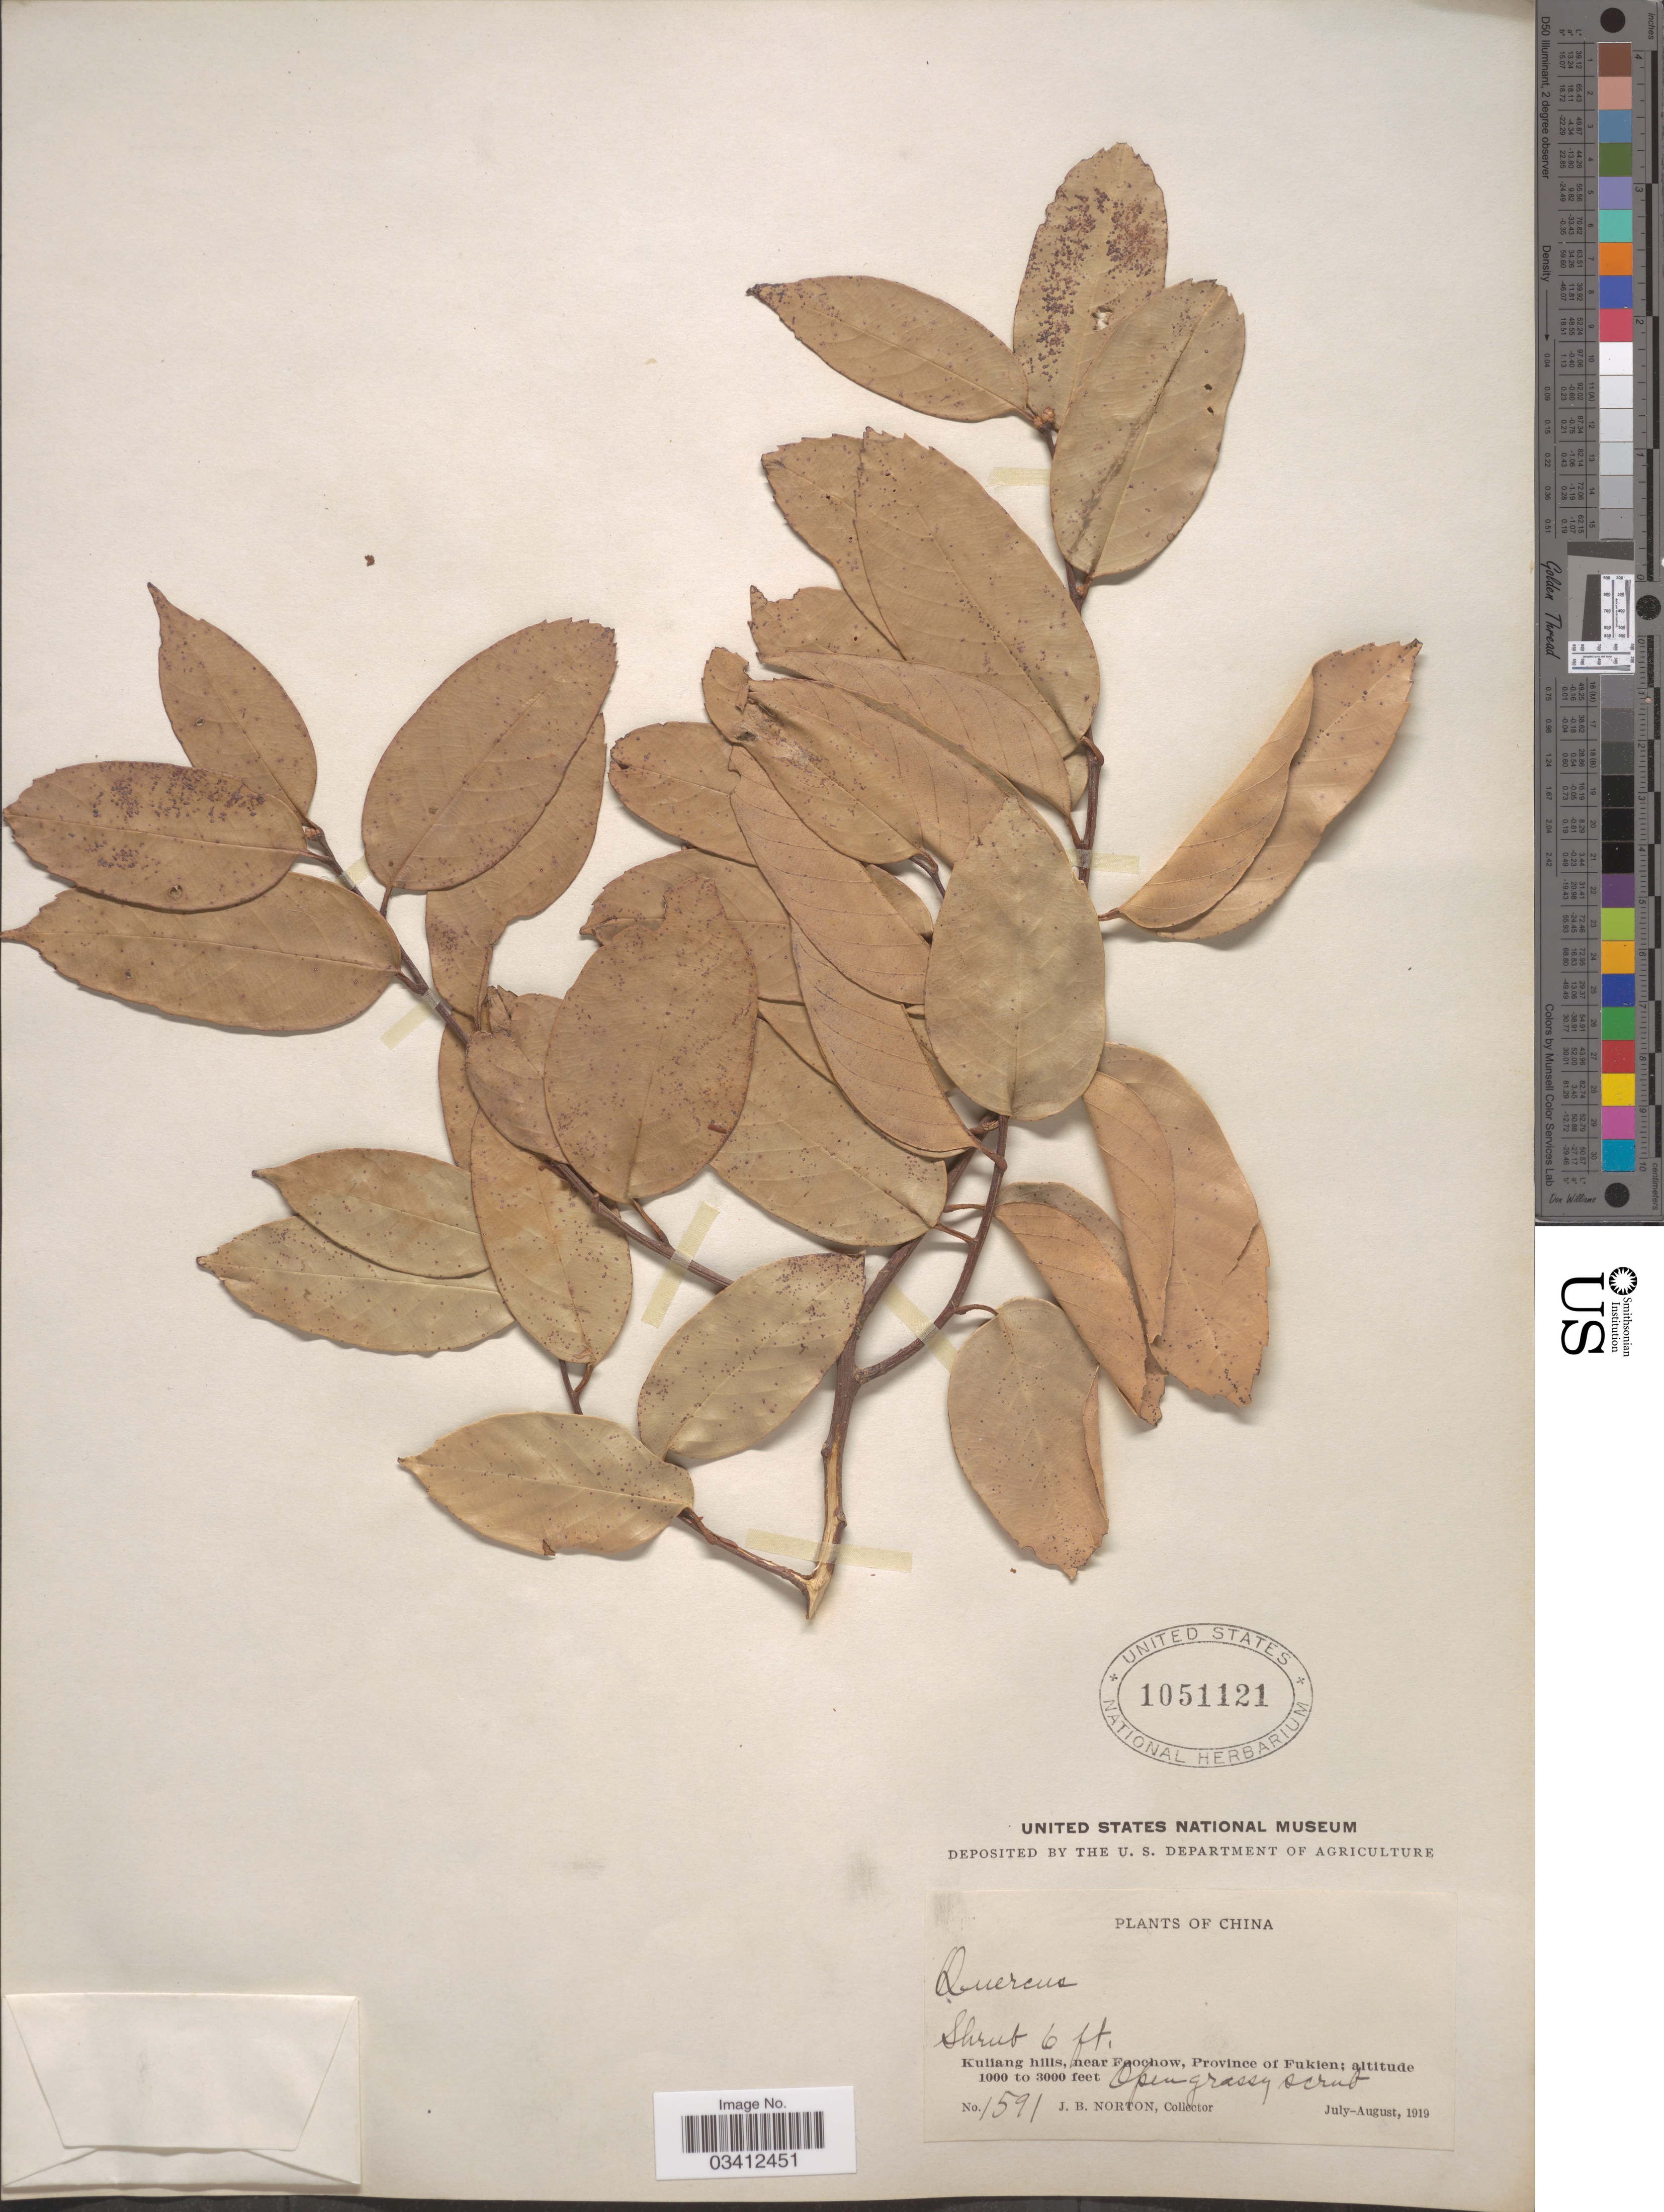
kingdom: Plantae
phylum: Tracheophyta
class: Magnoliopsida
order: Fagales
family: Fagaceae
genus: Quercus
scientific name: Quercus sp.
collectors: J. B. Norton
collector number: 1591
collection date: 1919-07/1919-08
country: China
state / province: Fujian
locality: Kuliang hills, near Foochow, Province of Fukien.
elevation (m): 305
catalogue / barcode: US 1051121